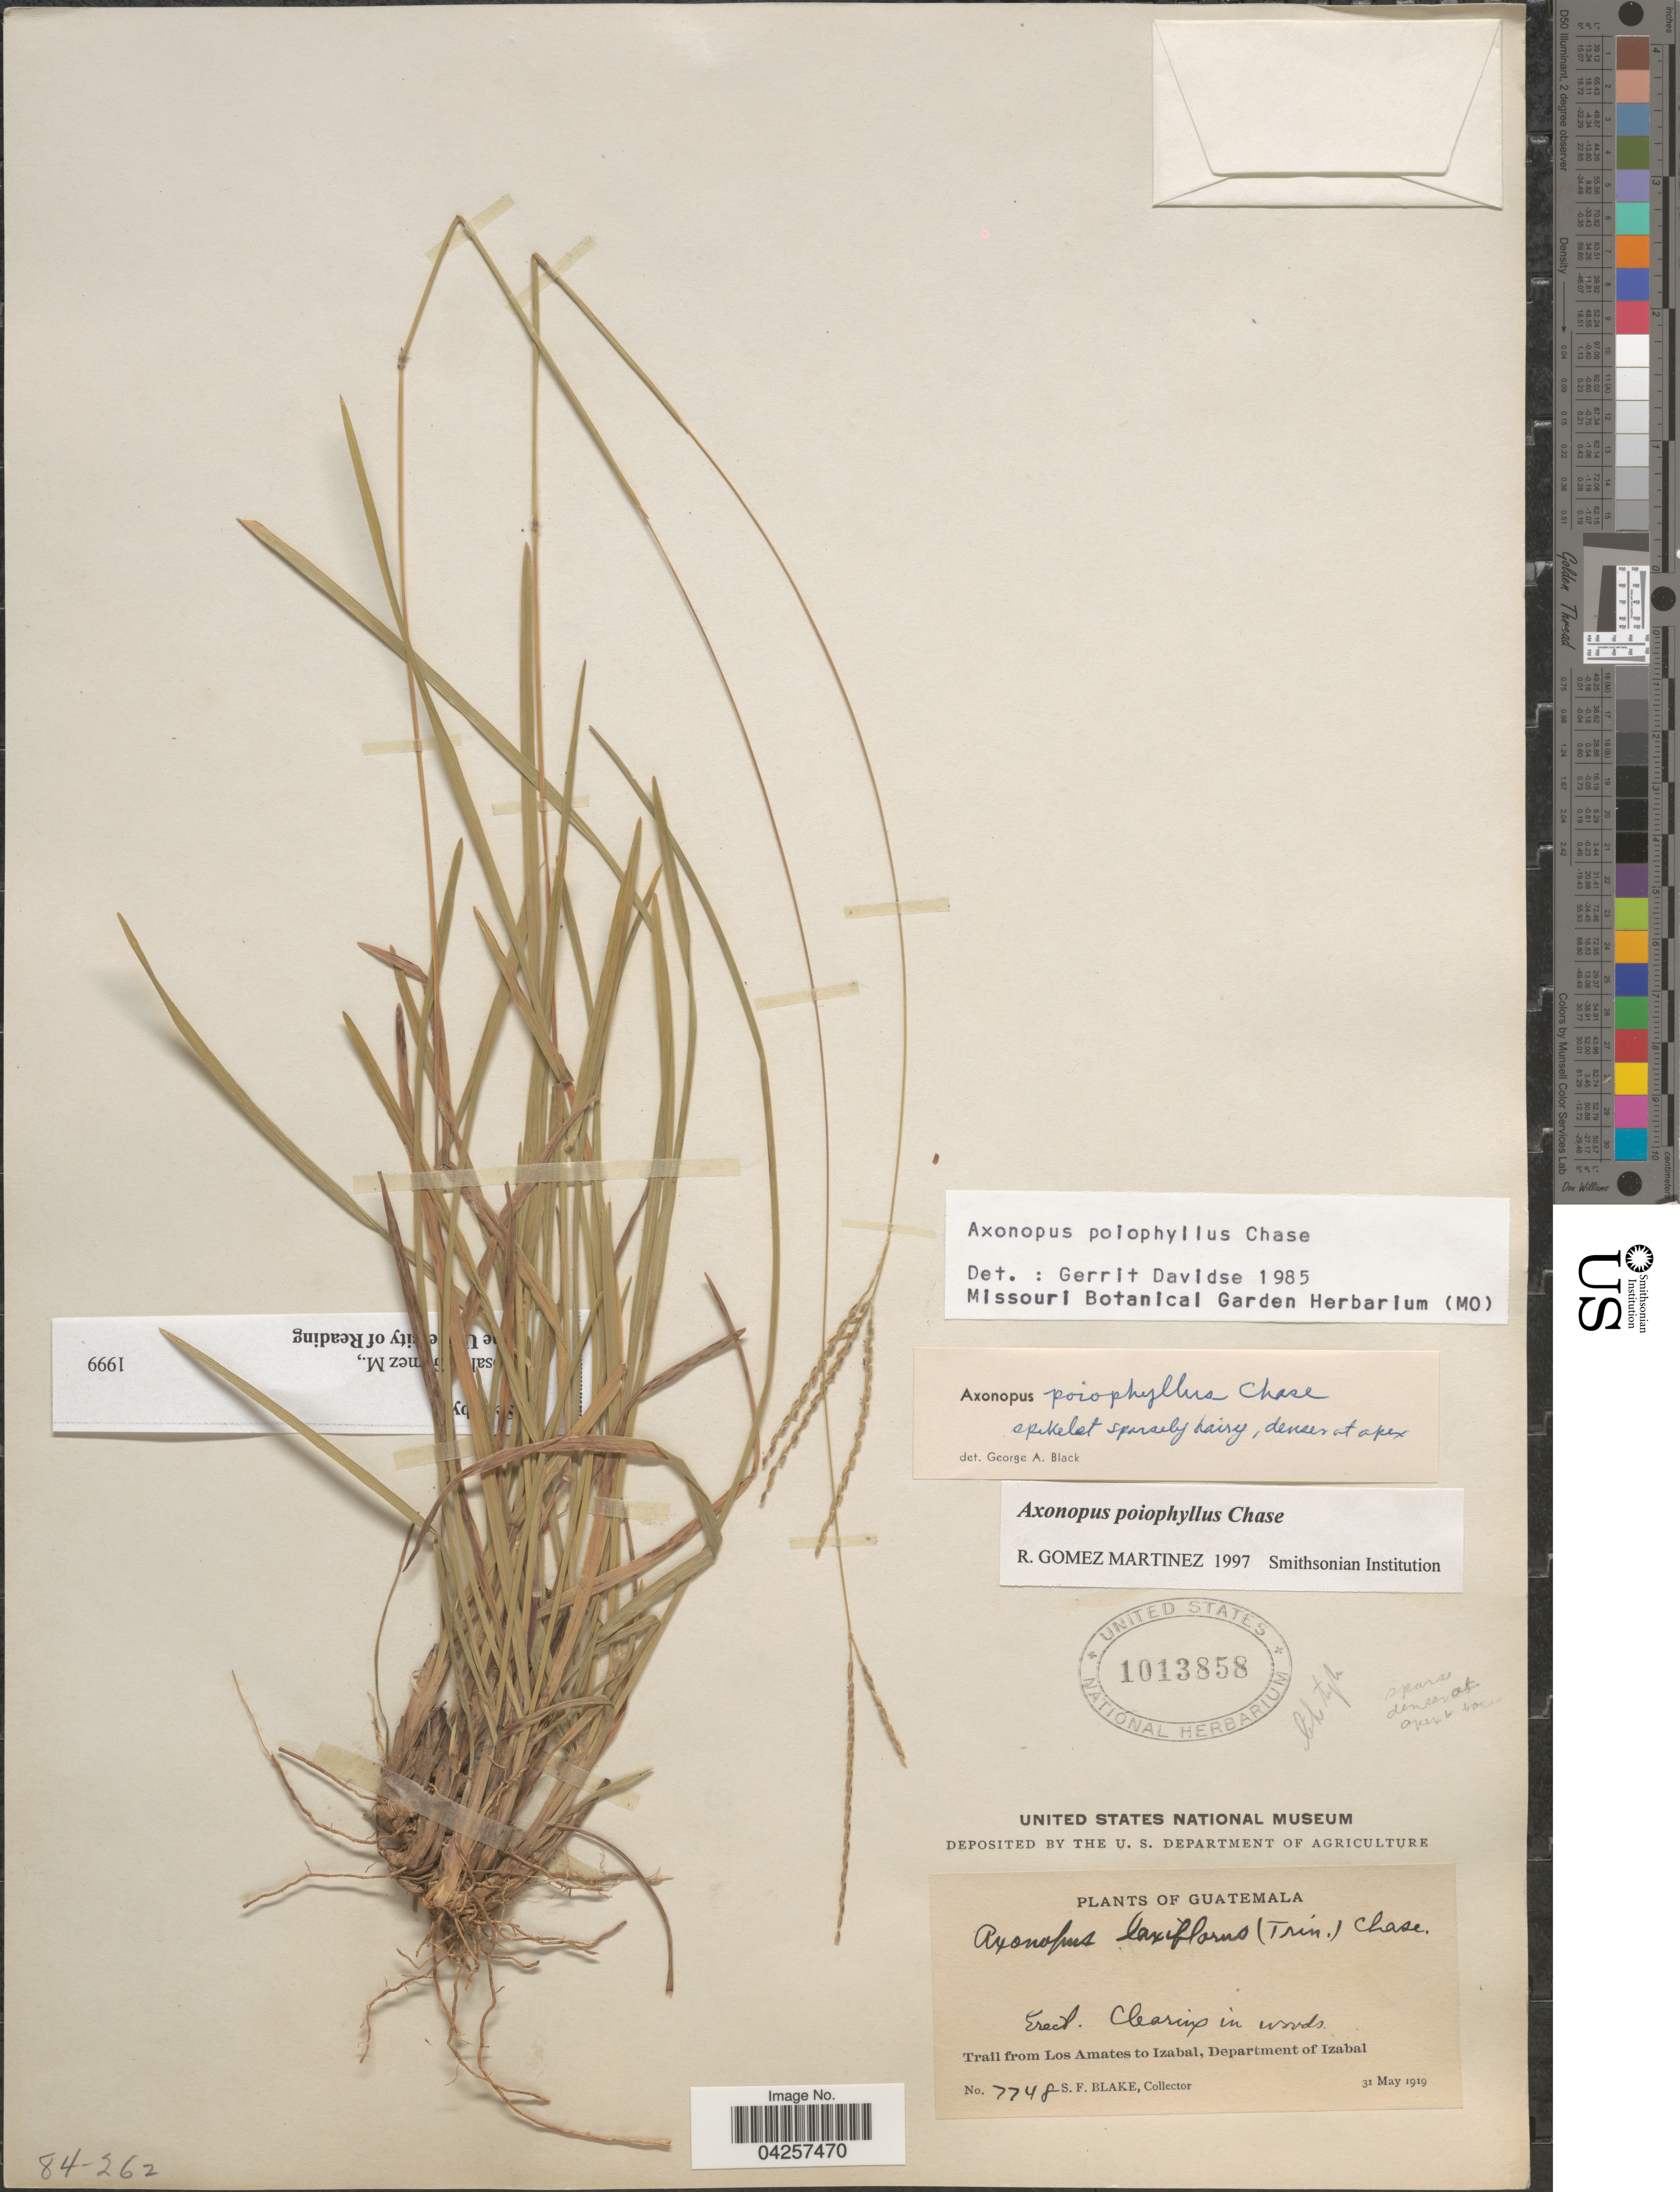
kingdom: Plantae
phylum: Tracheophyta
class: Liliopsida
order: Poales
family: Poaceae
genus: Axonopus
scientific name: Axonopus poiophyllus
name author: Chase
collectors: S. Blake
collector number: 7748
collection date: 1919-05-31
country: Guatemala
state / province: Izabal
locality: Erect. Clearing in woods. Trail from Los Amates to Izabal, Department of Izabal.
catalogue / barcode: US 1013858